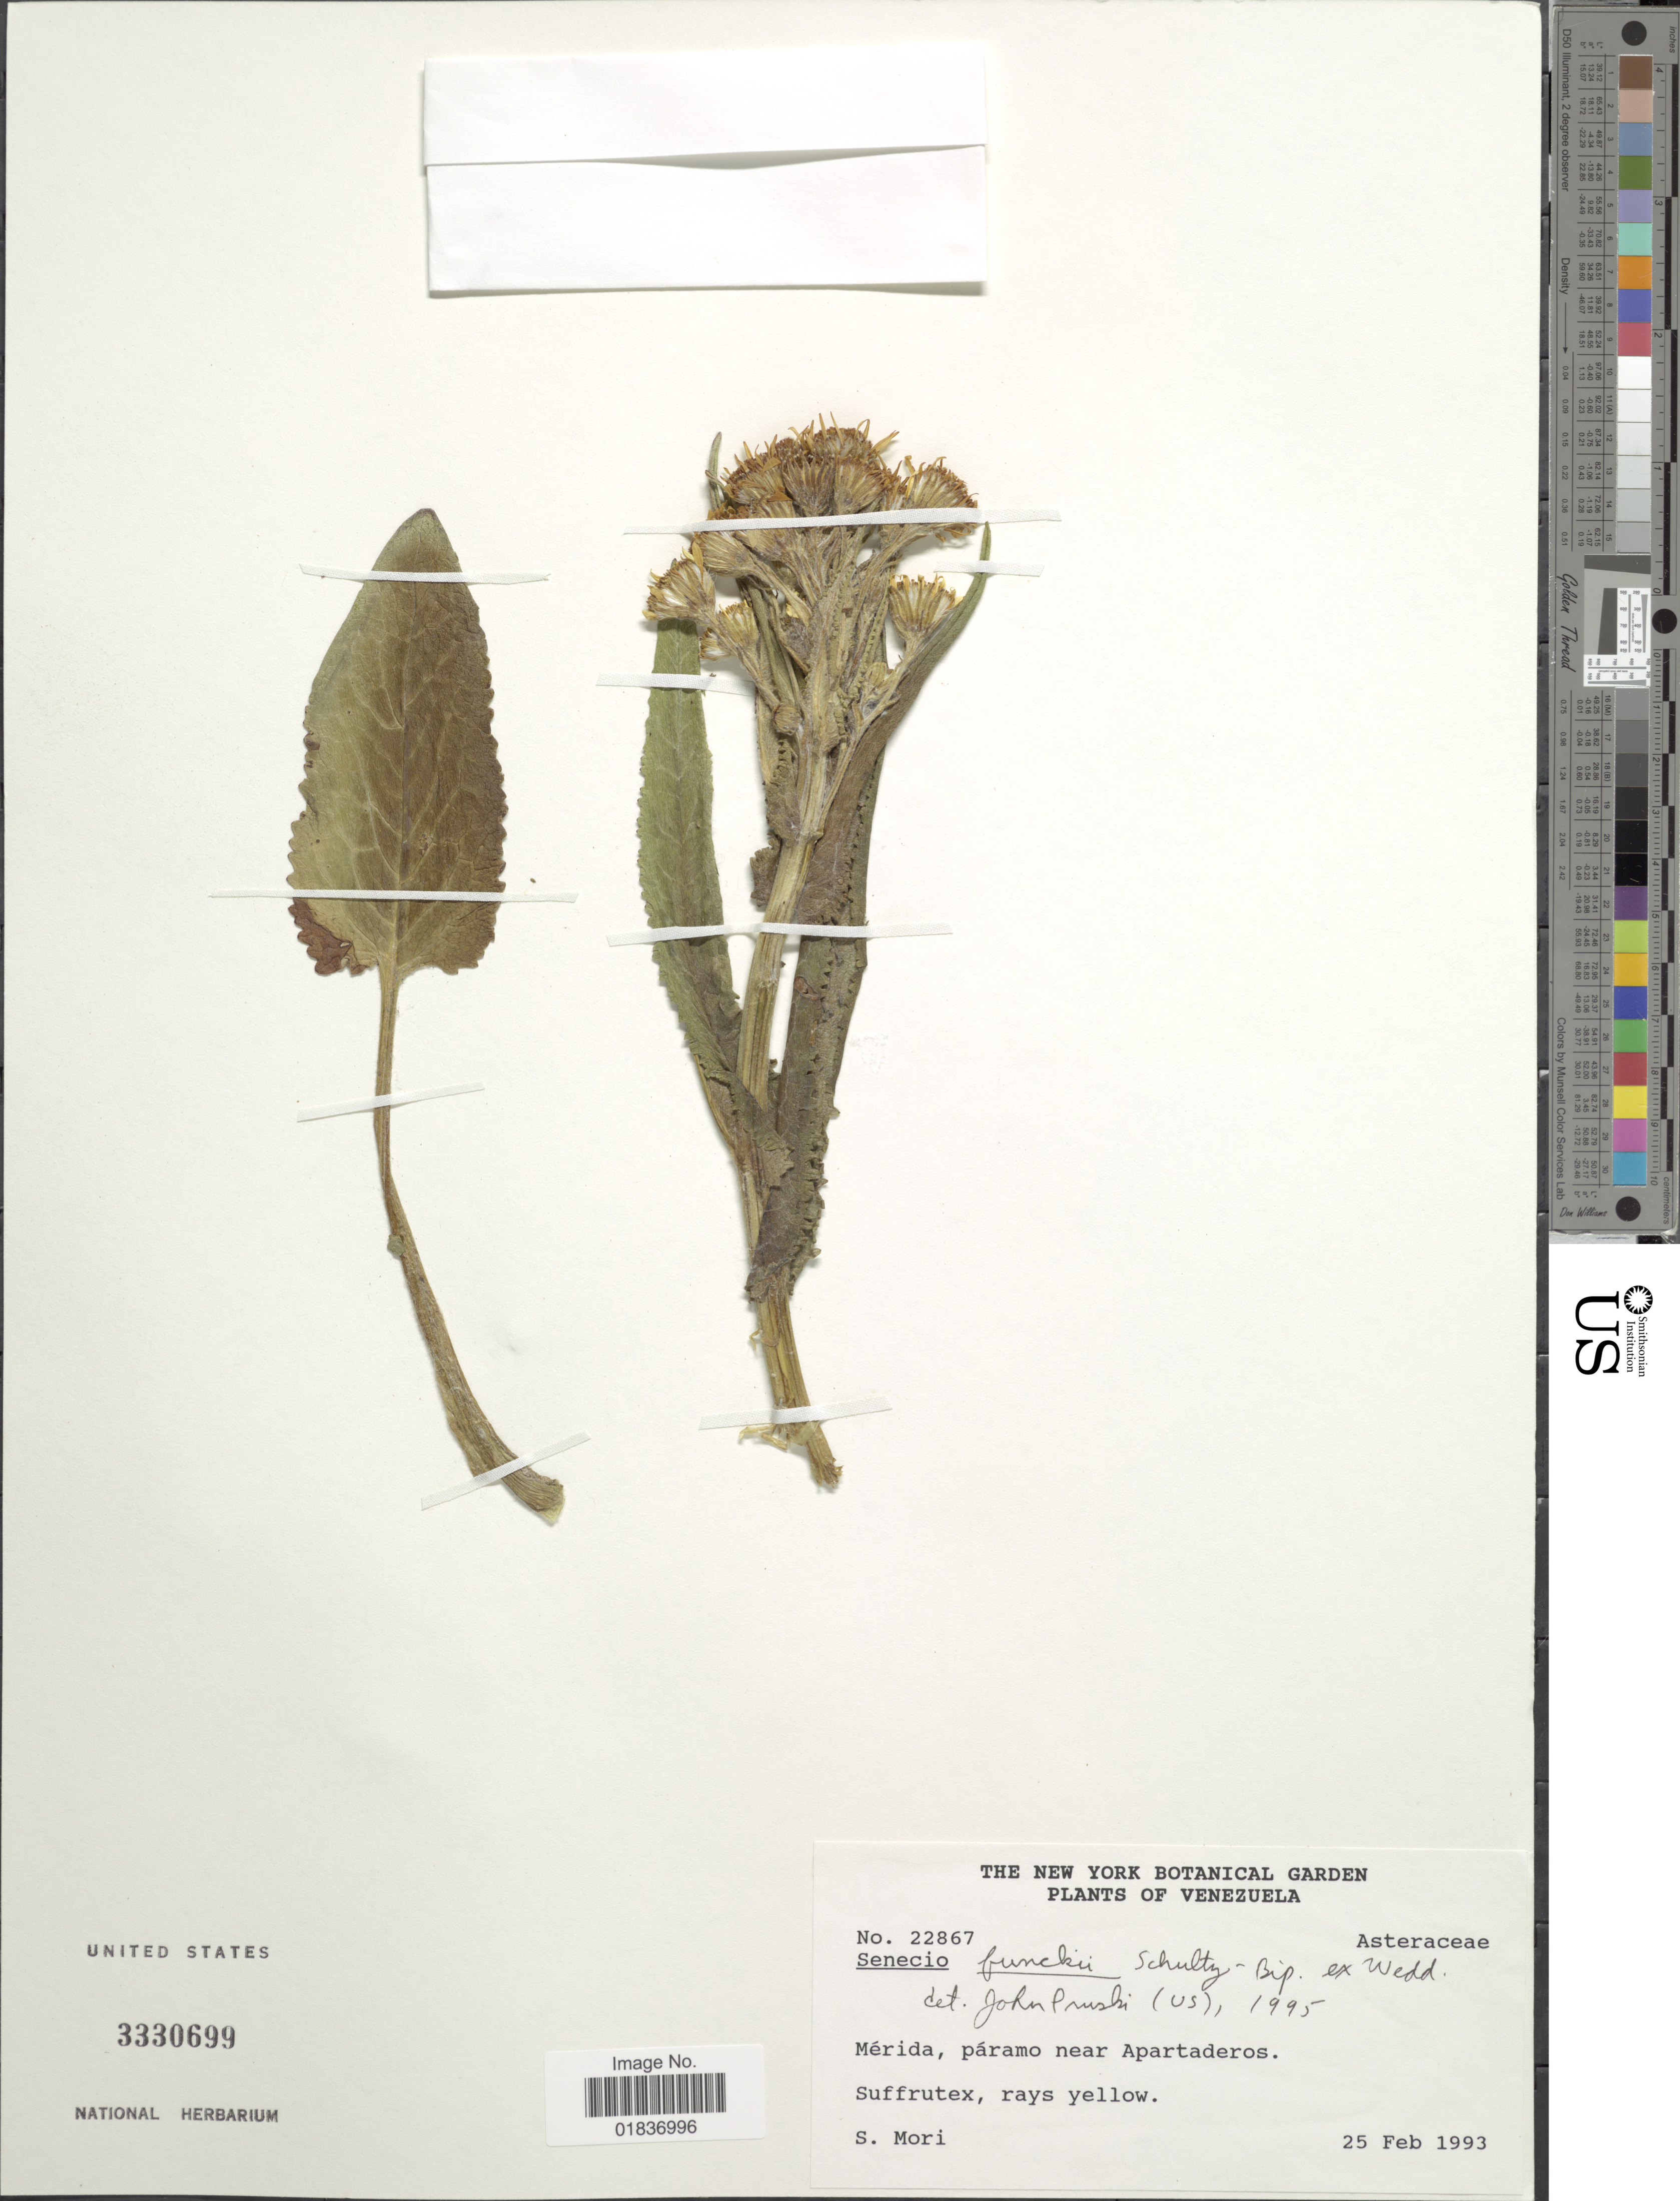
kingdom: Plantae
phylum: Tracheophyta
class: Magnoliopsida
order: Asterales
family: Asteraceae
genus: Senecio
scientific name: Senecio funckii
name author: (Sch. Bip. ex Wedd.) Cuatrec.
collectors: S. Mori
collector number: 22867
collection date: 1993-02-25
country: Venezuela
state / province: Mérida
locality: Merida, paramo near Apartaderos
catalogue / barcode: US 3330699